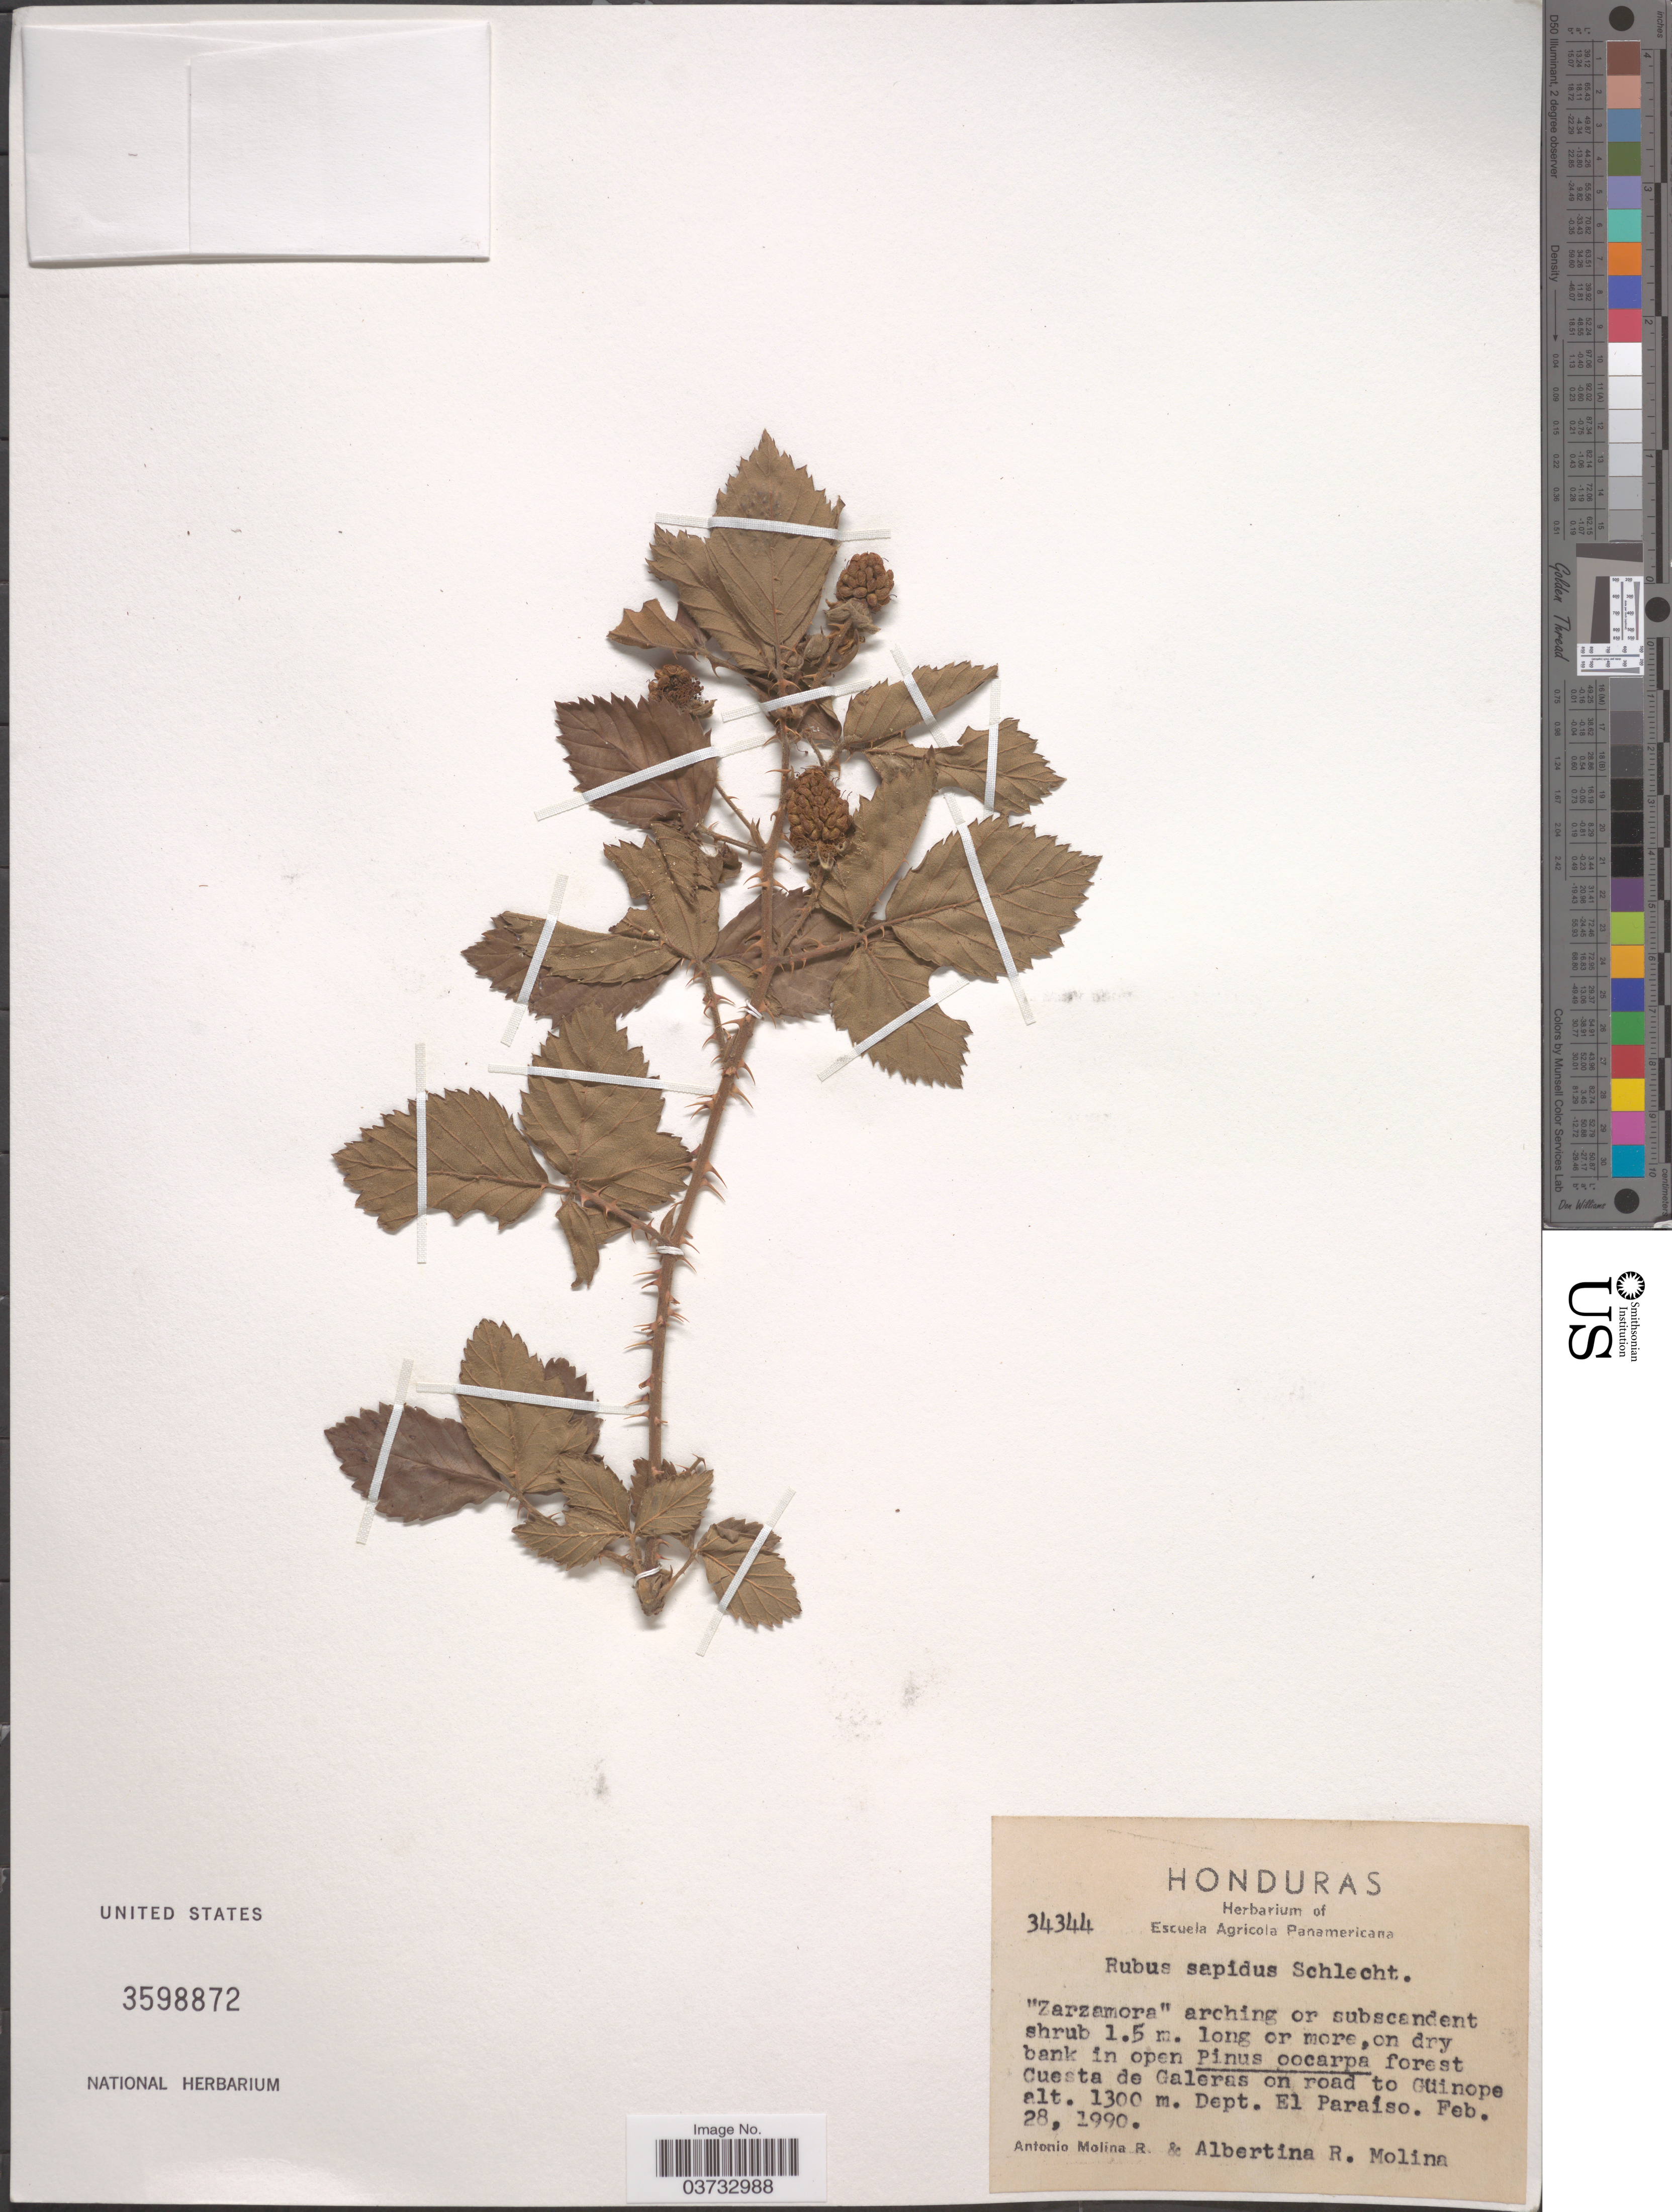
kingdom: Plantae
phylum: Tracheophyta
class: Magnoliopsida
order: Rosales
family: Rosaceae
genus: Rubus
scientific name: Rubus sapidus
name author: Schltdl.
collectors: A. Molina R. & A. R. Molina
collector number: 34344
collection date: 1990-02-28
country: Honduras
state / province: El Paraiso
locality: Forest Cuesta de Galeras on road to Güinope, Dept. El Paraíso.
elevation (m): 1300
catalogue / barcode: US 3598872